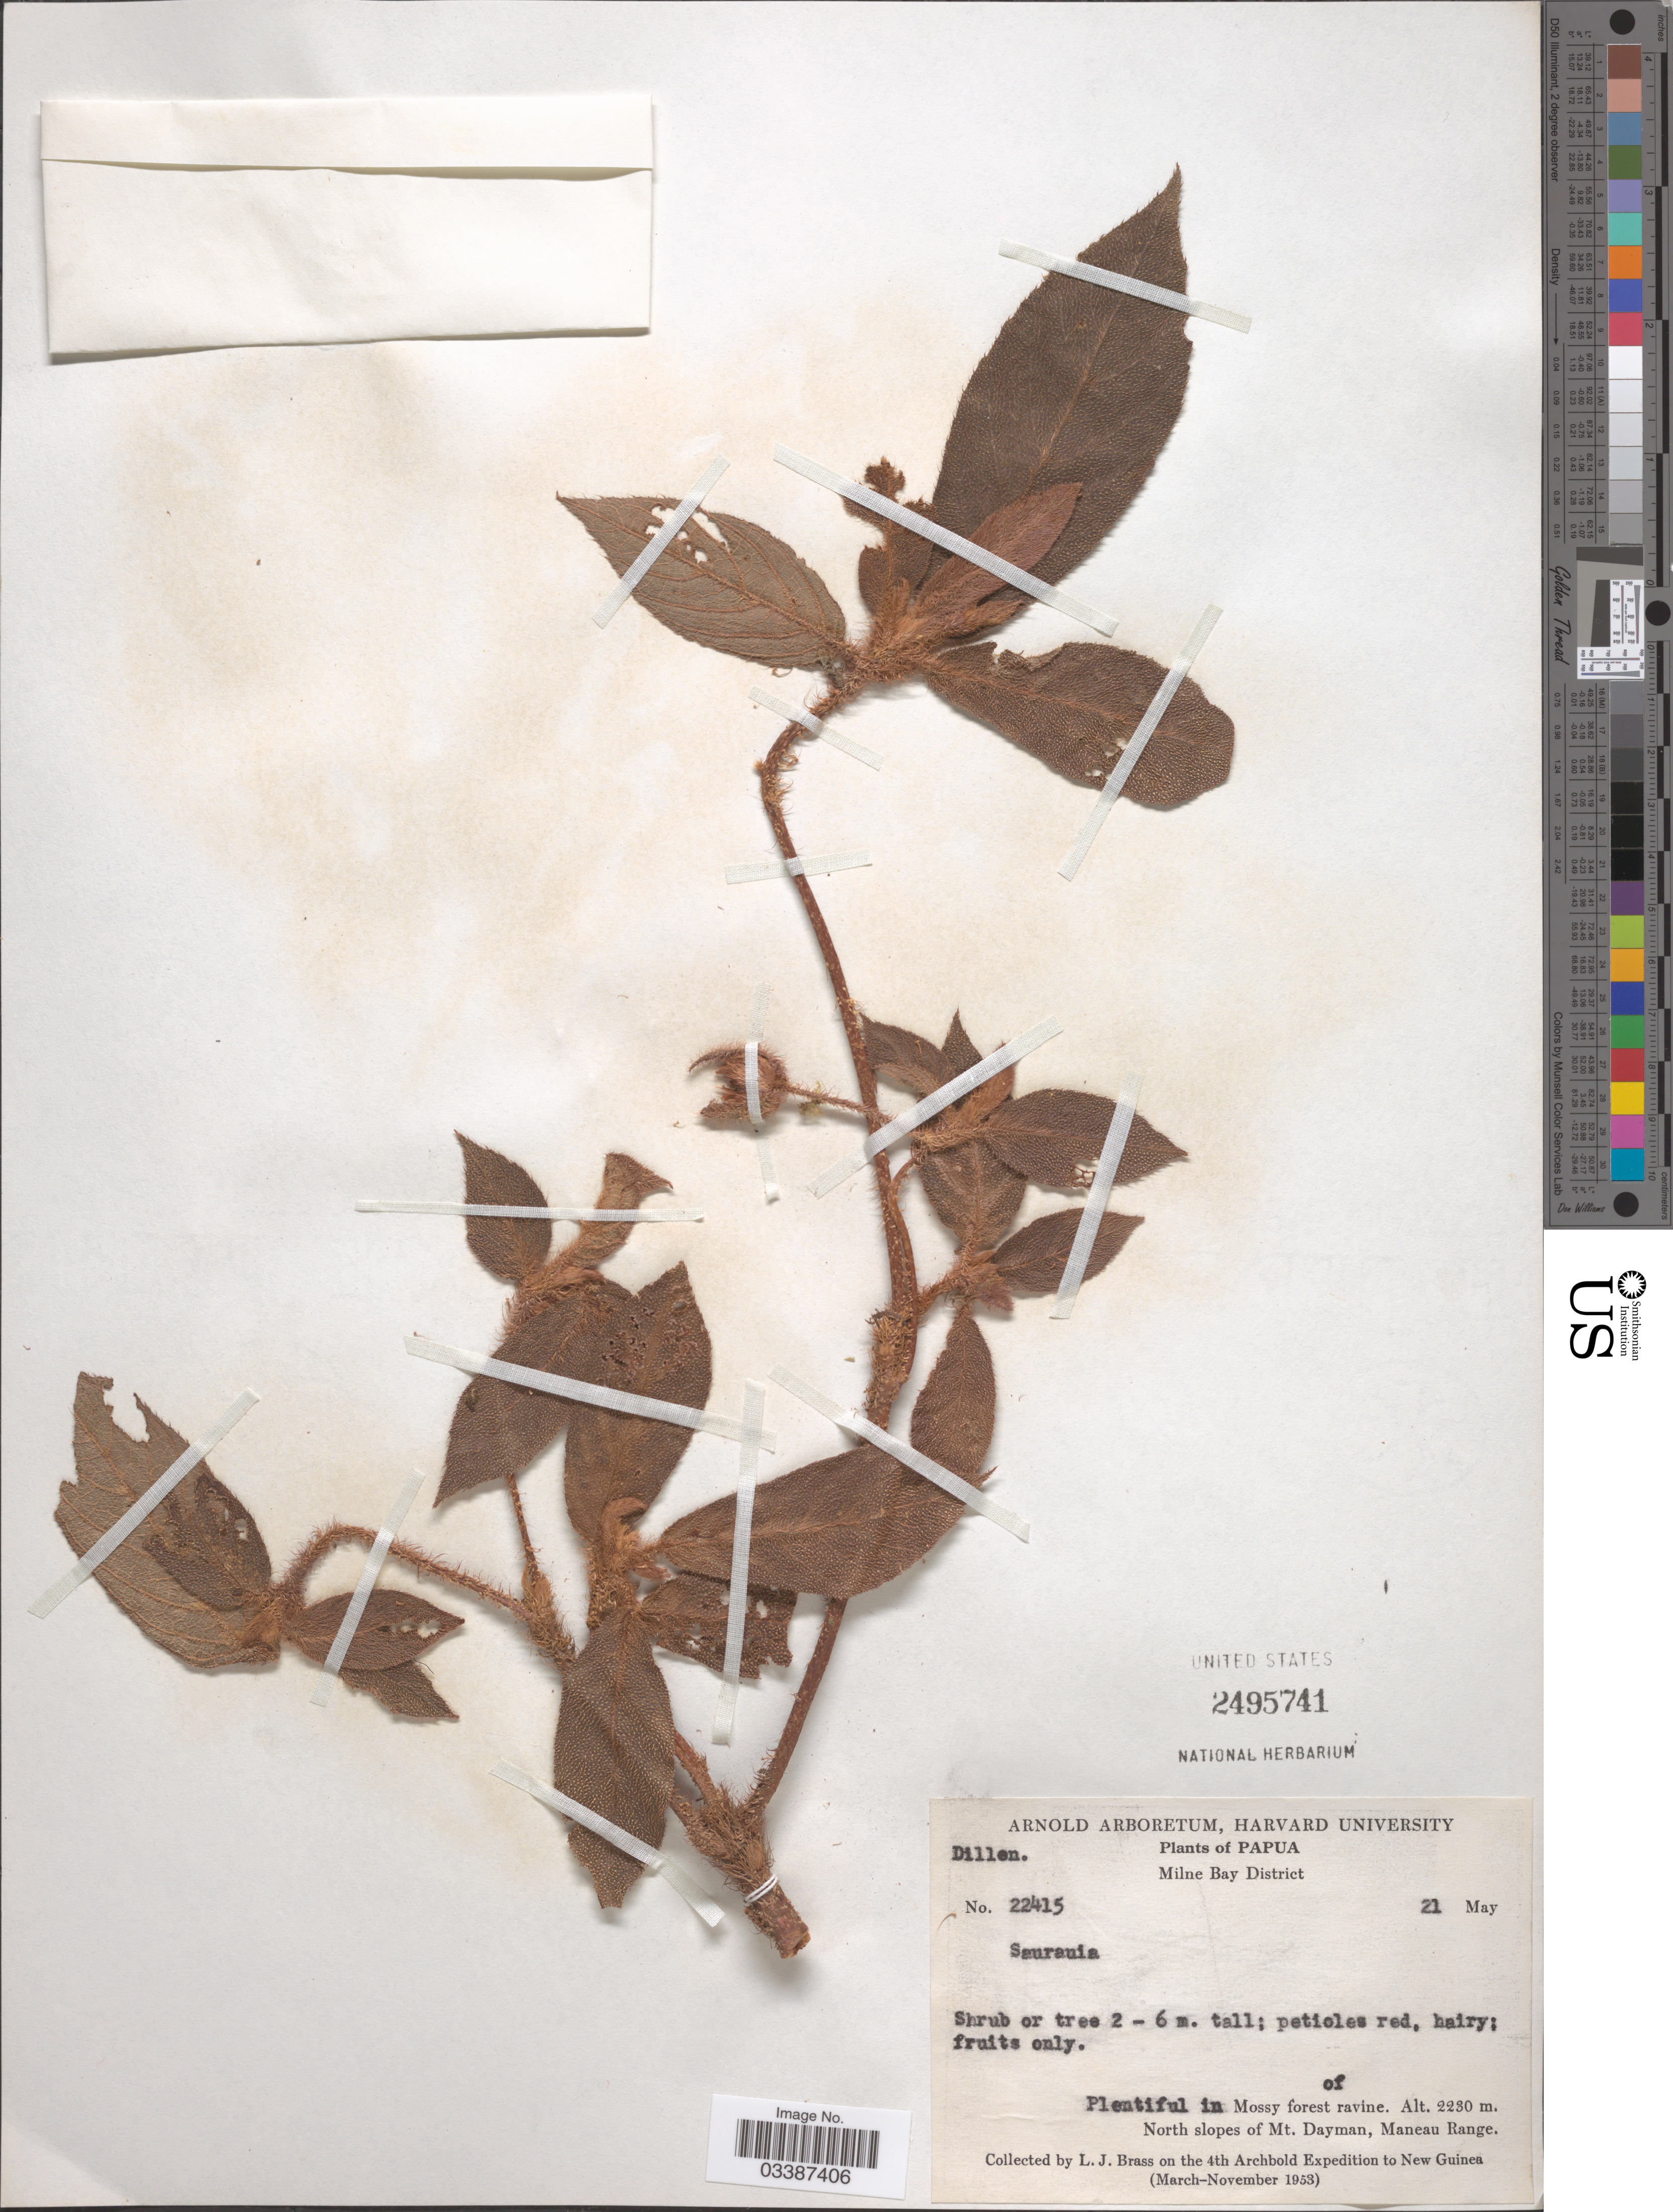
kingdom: Plantae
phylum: Tracheophyta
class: Magnoliopsida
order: Ericales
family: Actinidiaceae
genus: Saurauia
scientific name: Saurauia sp.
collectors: L. J. Brass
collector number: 22415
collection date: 1953-05-21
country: Papua New Guinea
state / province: Milne Bay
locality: Papua. Milne Bay District. North slopes of Mt. Dayman, Maneau Range. New Guinea.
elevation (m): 2230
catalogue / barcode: US 2495741